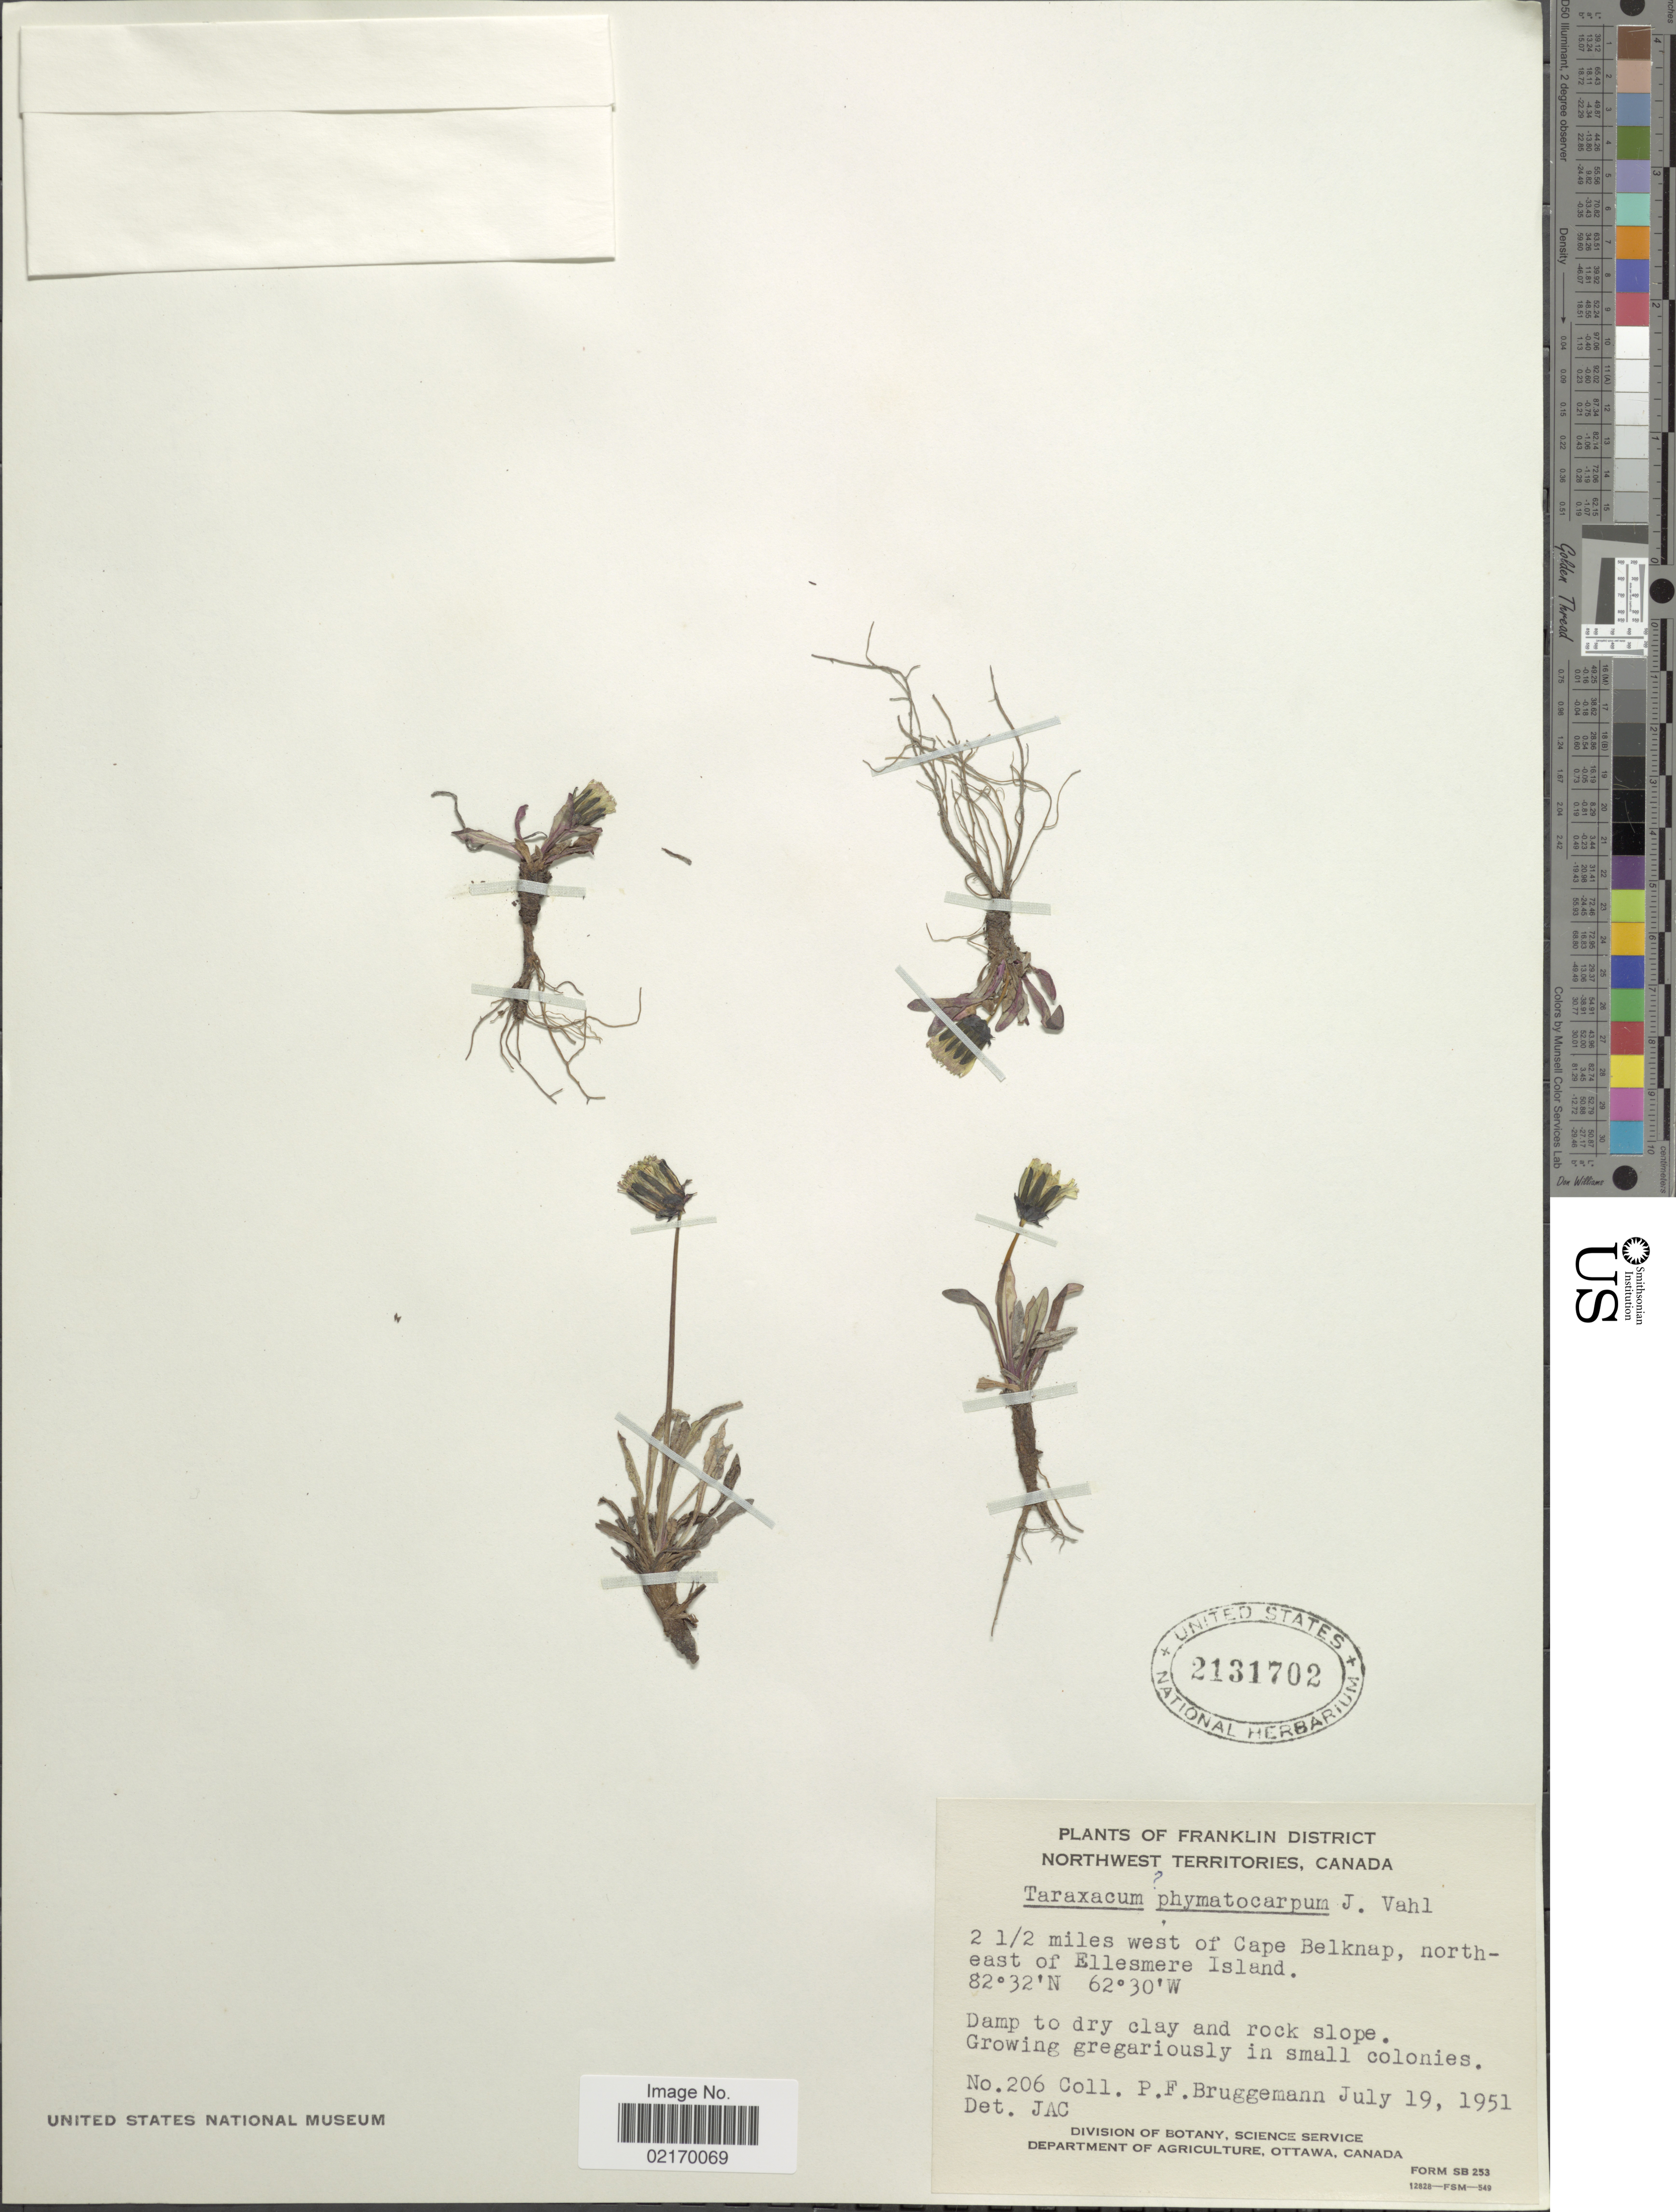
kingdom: Plantae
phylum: Tracheophyta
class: Magnoliopsida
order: Asterales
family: Asteraceae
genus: Taraxacum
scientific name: Taraxacum phymatocarpum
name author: J. Vahl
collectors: P. Bruggemann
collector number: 206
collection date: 1951-07-19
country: Canada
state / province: Northwest Territories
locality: Franklin District, 2 ½ miles west of Cape Belknap, northeast of Ellesmere Island, damp to dry clay and rock slope, growing gregariously in small colonies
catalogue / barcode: US 2131702